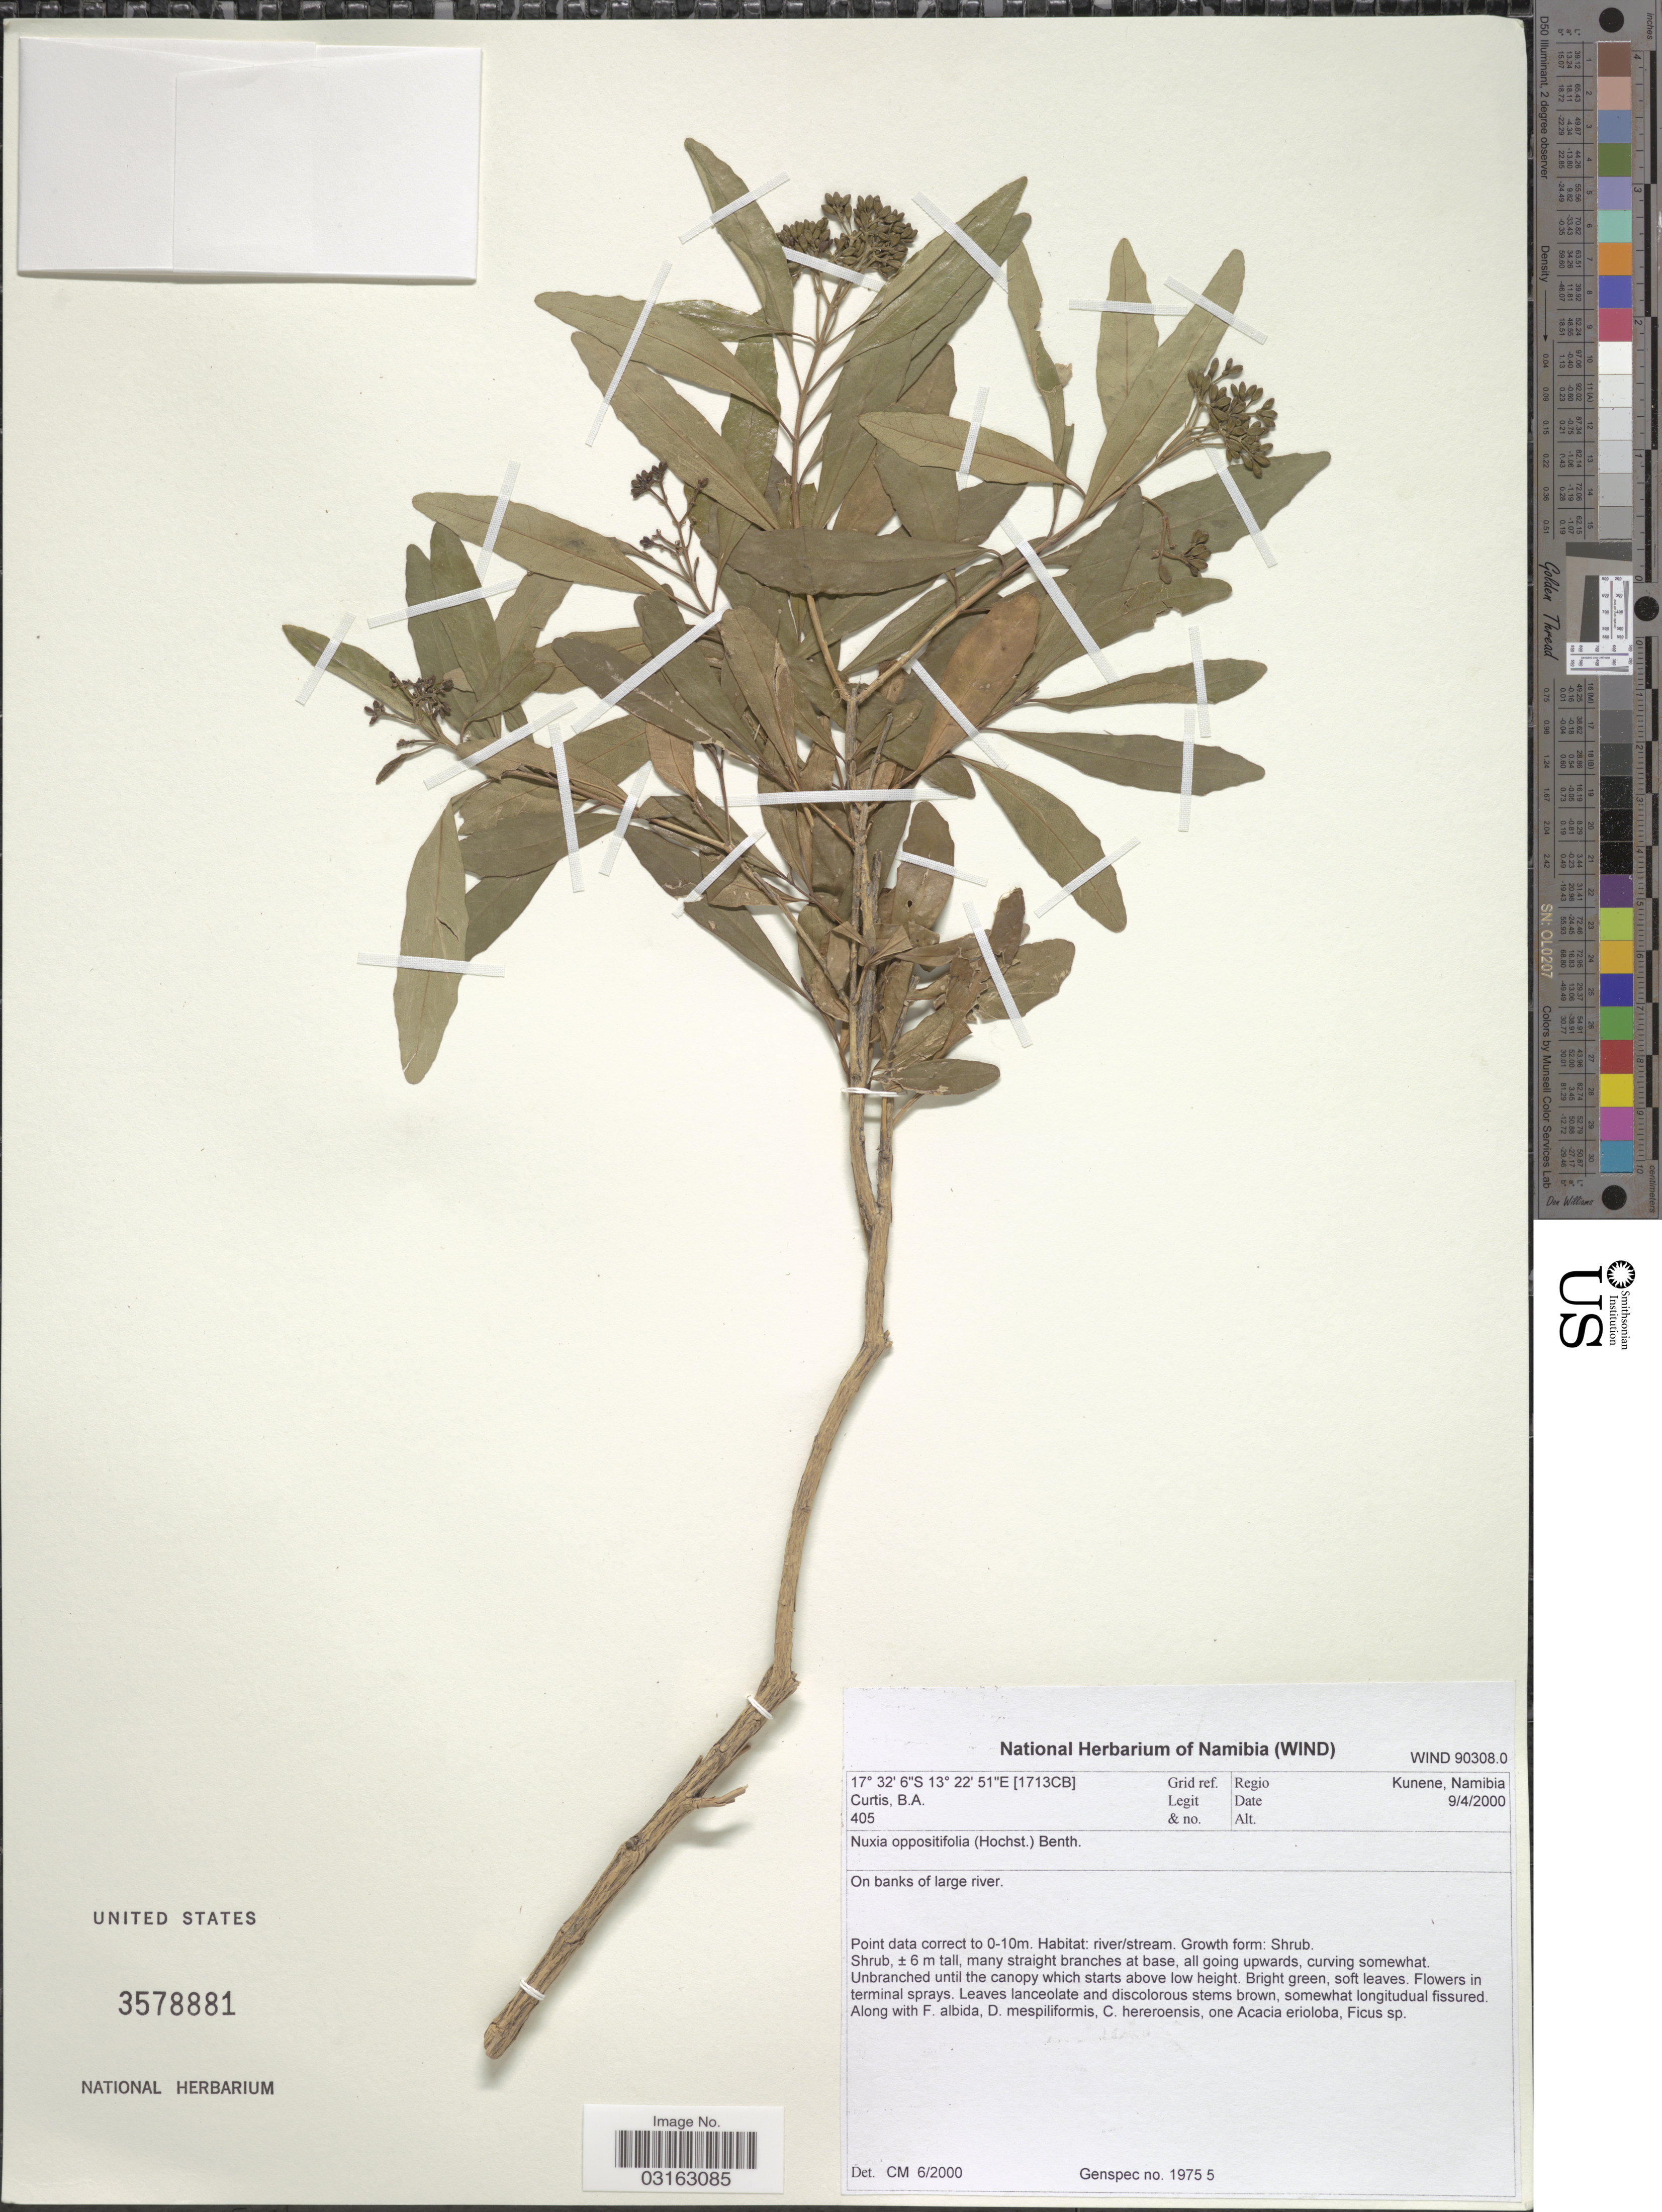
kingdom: Plantae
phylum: Tracheophyta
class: Magnoliopsida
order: Lamiales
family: Stilbaceae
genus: Nuxia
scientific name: Nuxia oppositifolia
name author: (Hochst.) Benth.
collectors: B. A. Curtis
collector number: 405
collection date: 2000-04-09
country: Namibia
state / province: Kunene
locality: [1713CB] Grid ref. Regio Kunene, Namibia. On banks of large river.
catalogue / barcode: US 3578881